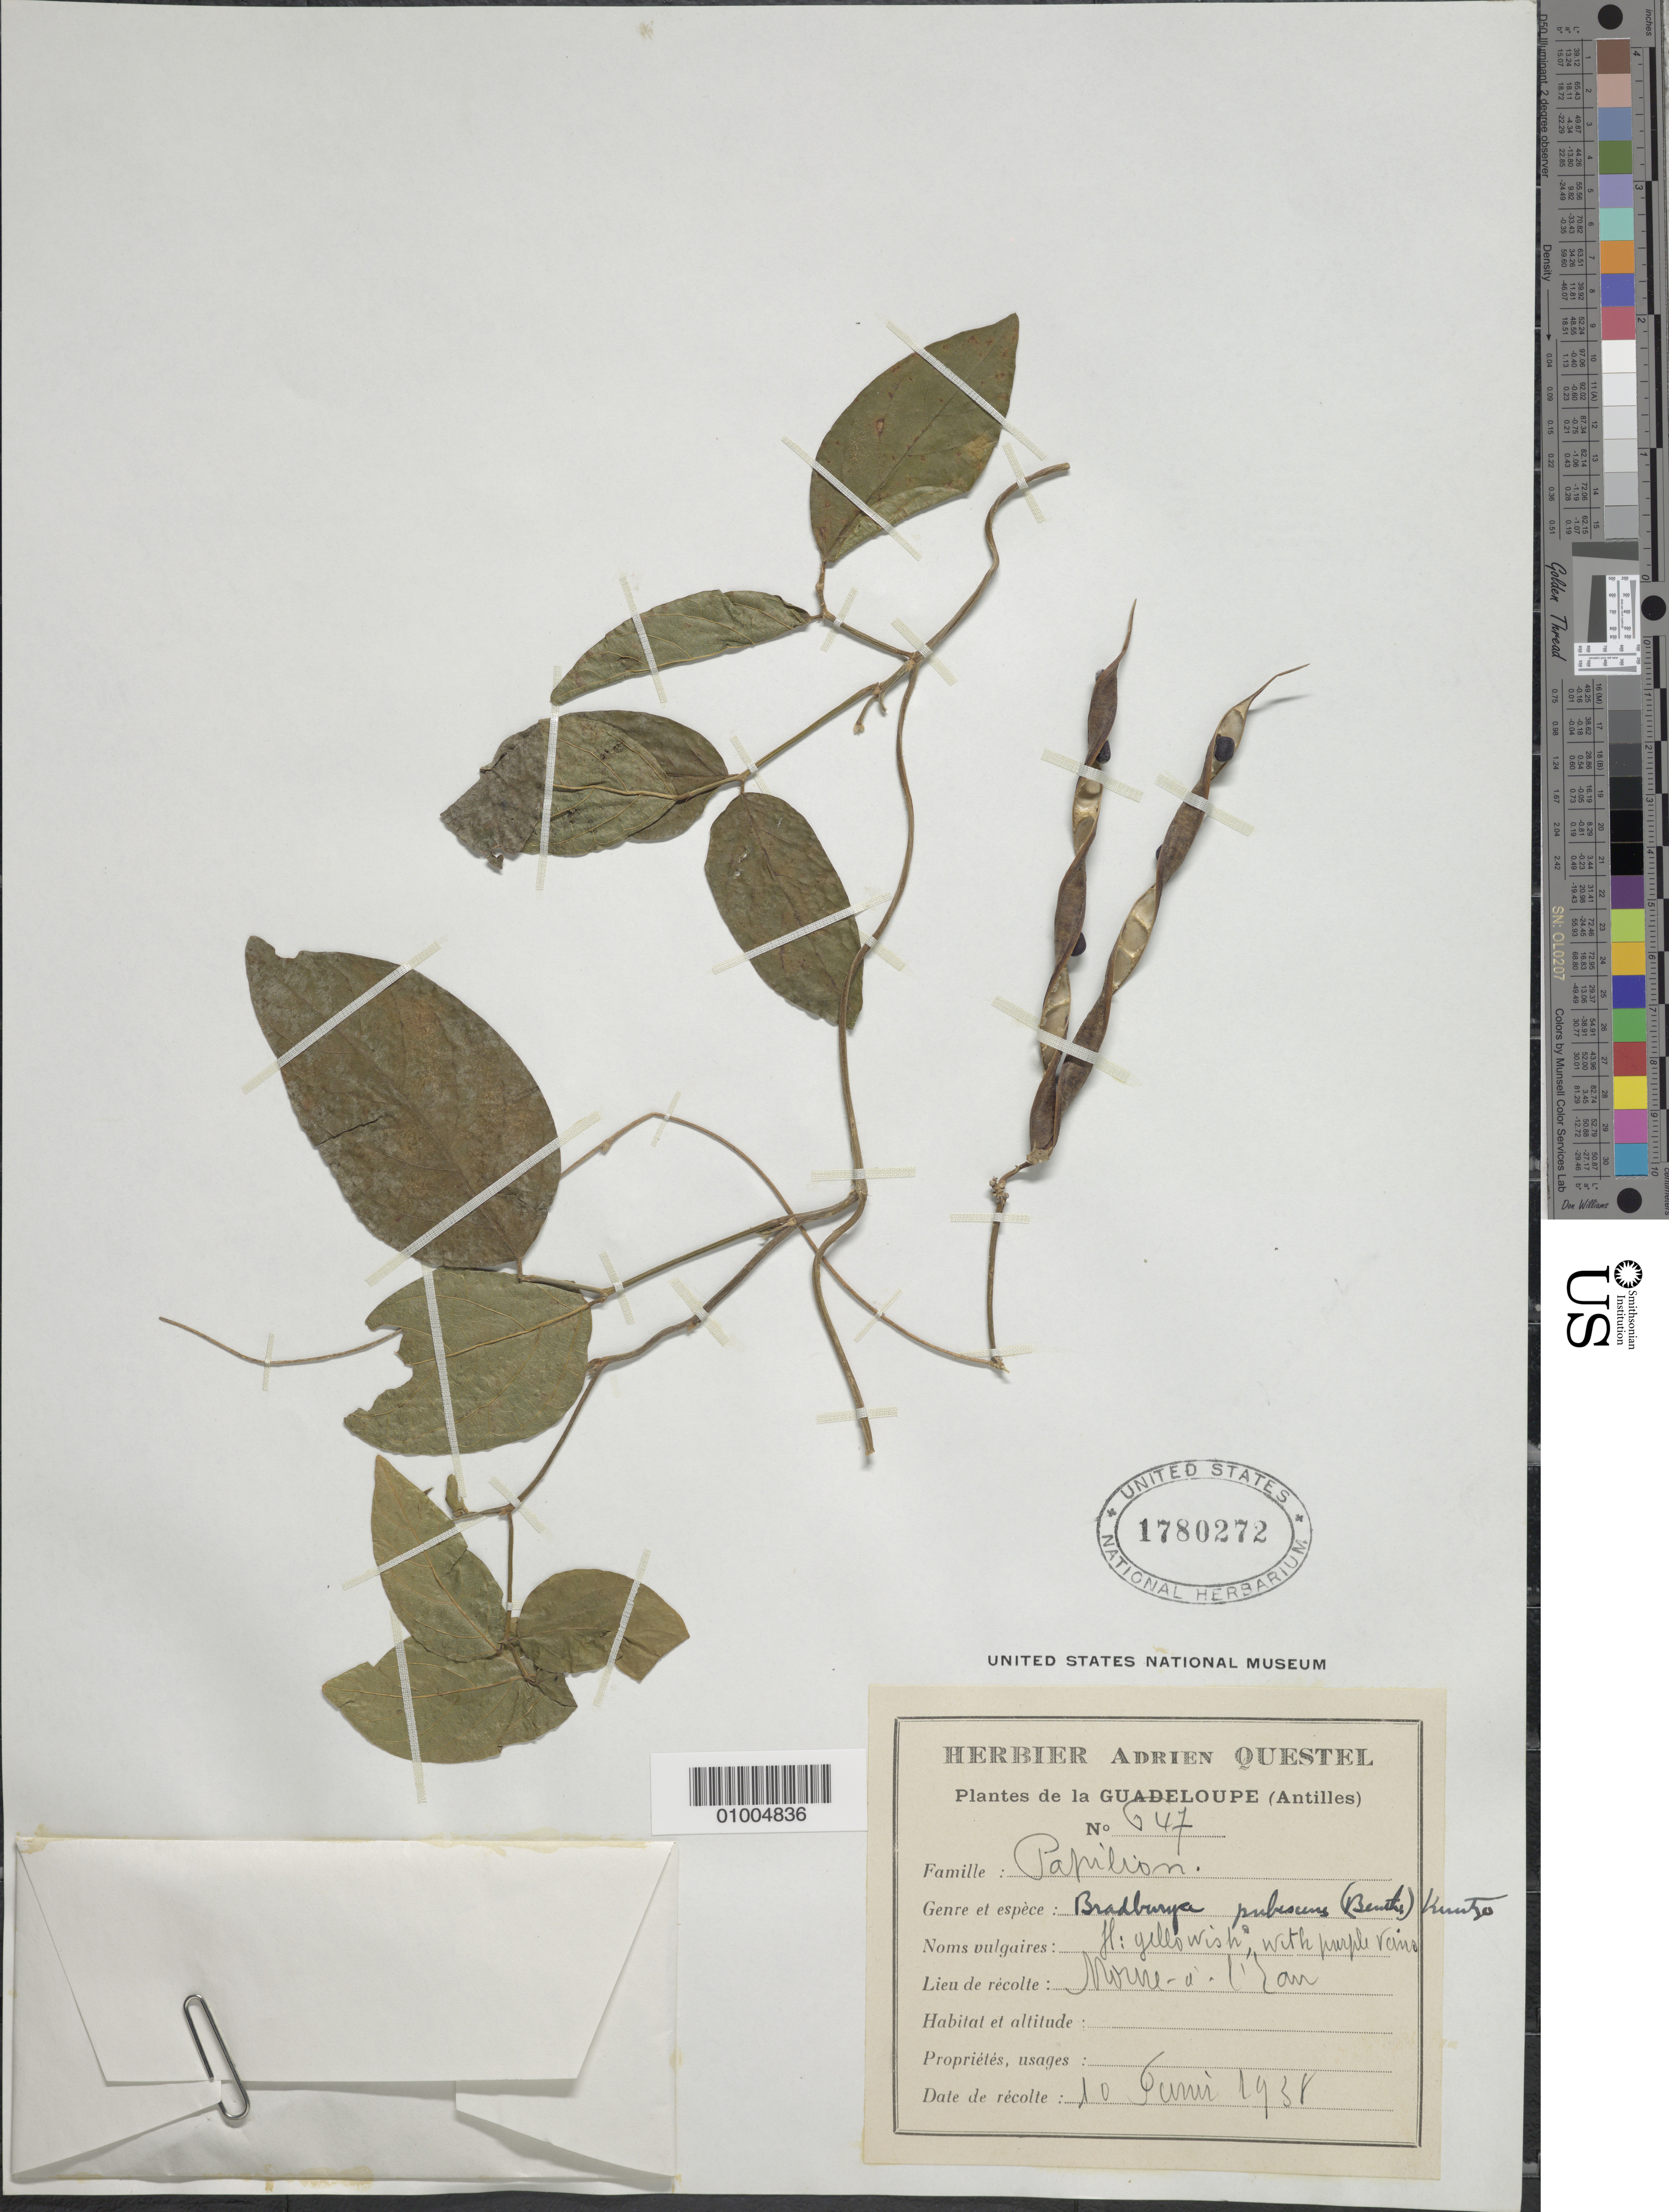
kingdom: Plantae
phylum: Tracheophyta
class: Magnoliopsida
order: Fabales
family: Fabaceae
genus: Centrosema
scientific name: Centrosema pubescens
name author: Benth.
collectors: A. Questel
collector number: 647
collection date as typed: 10 Jun 1938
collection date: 1938-06-10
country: Guadeloupe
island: Basse Terre [Guadeloupe]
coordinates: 0 N, 0 E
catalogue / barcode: US 1780272